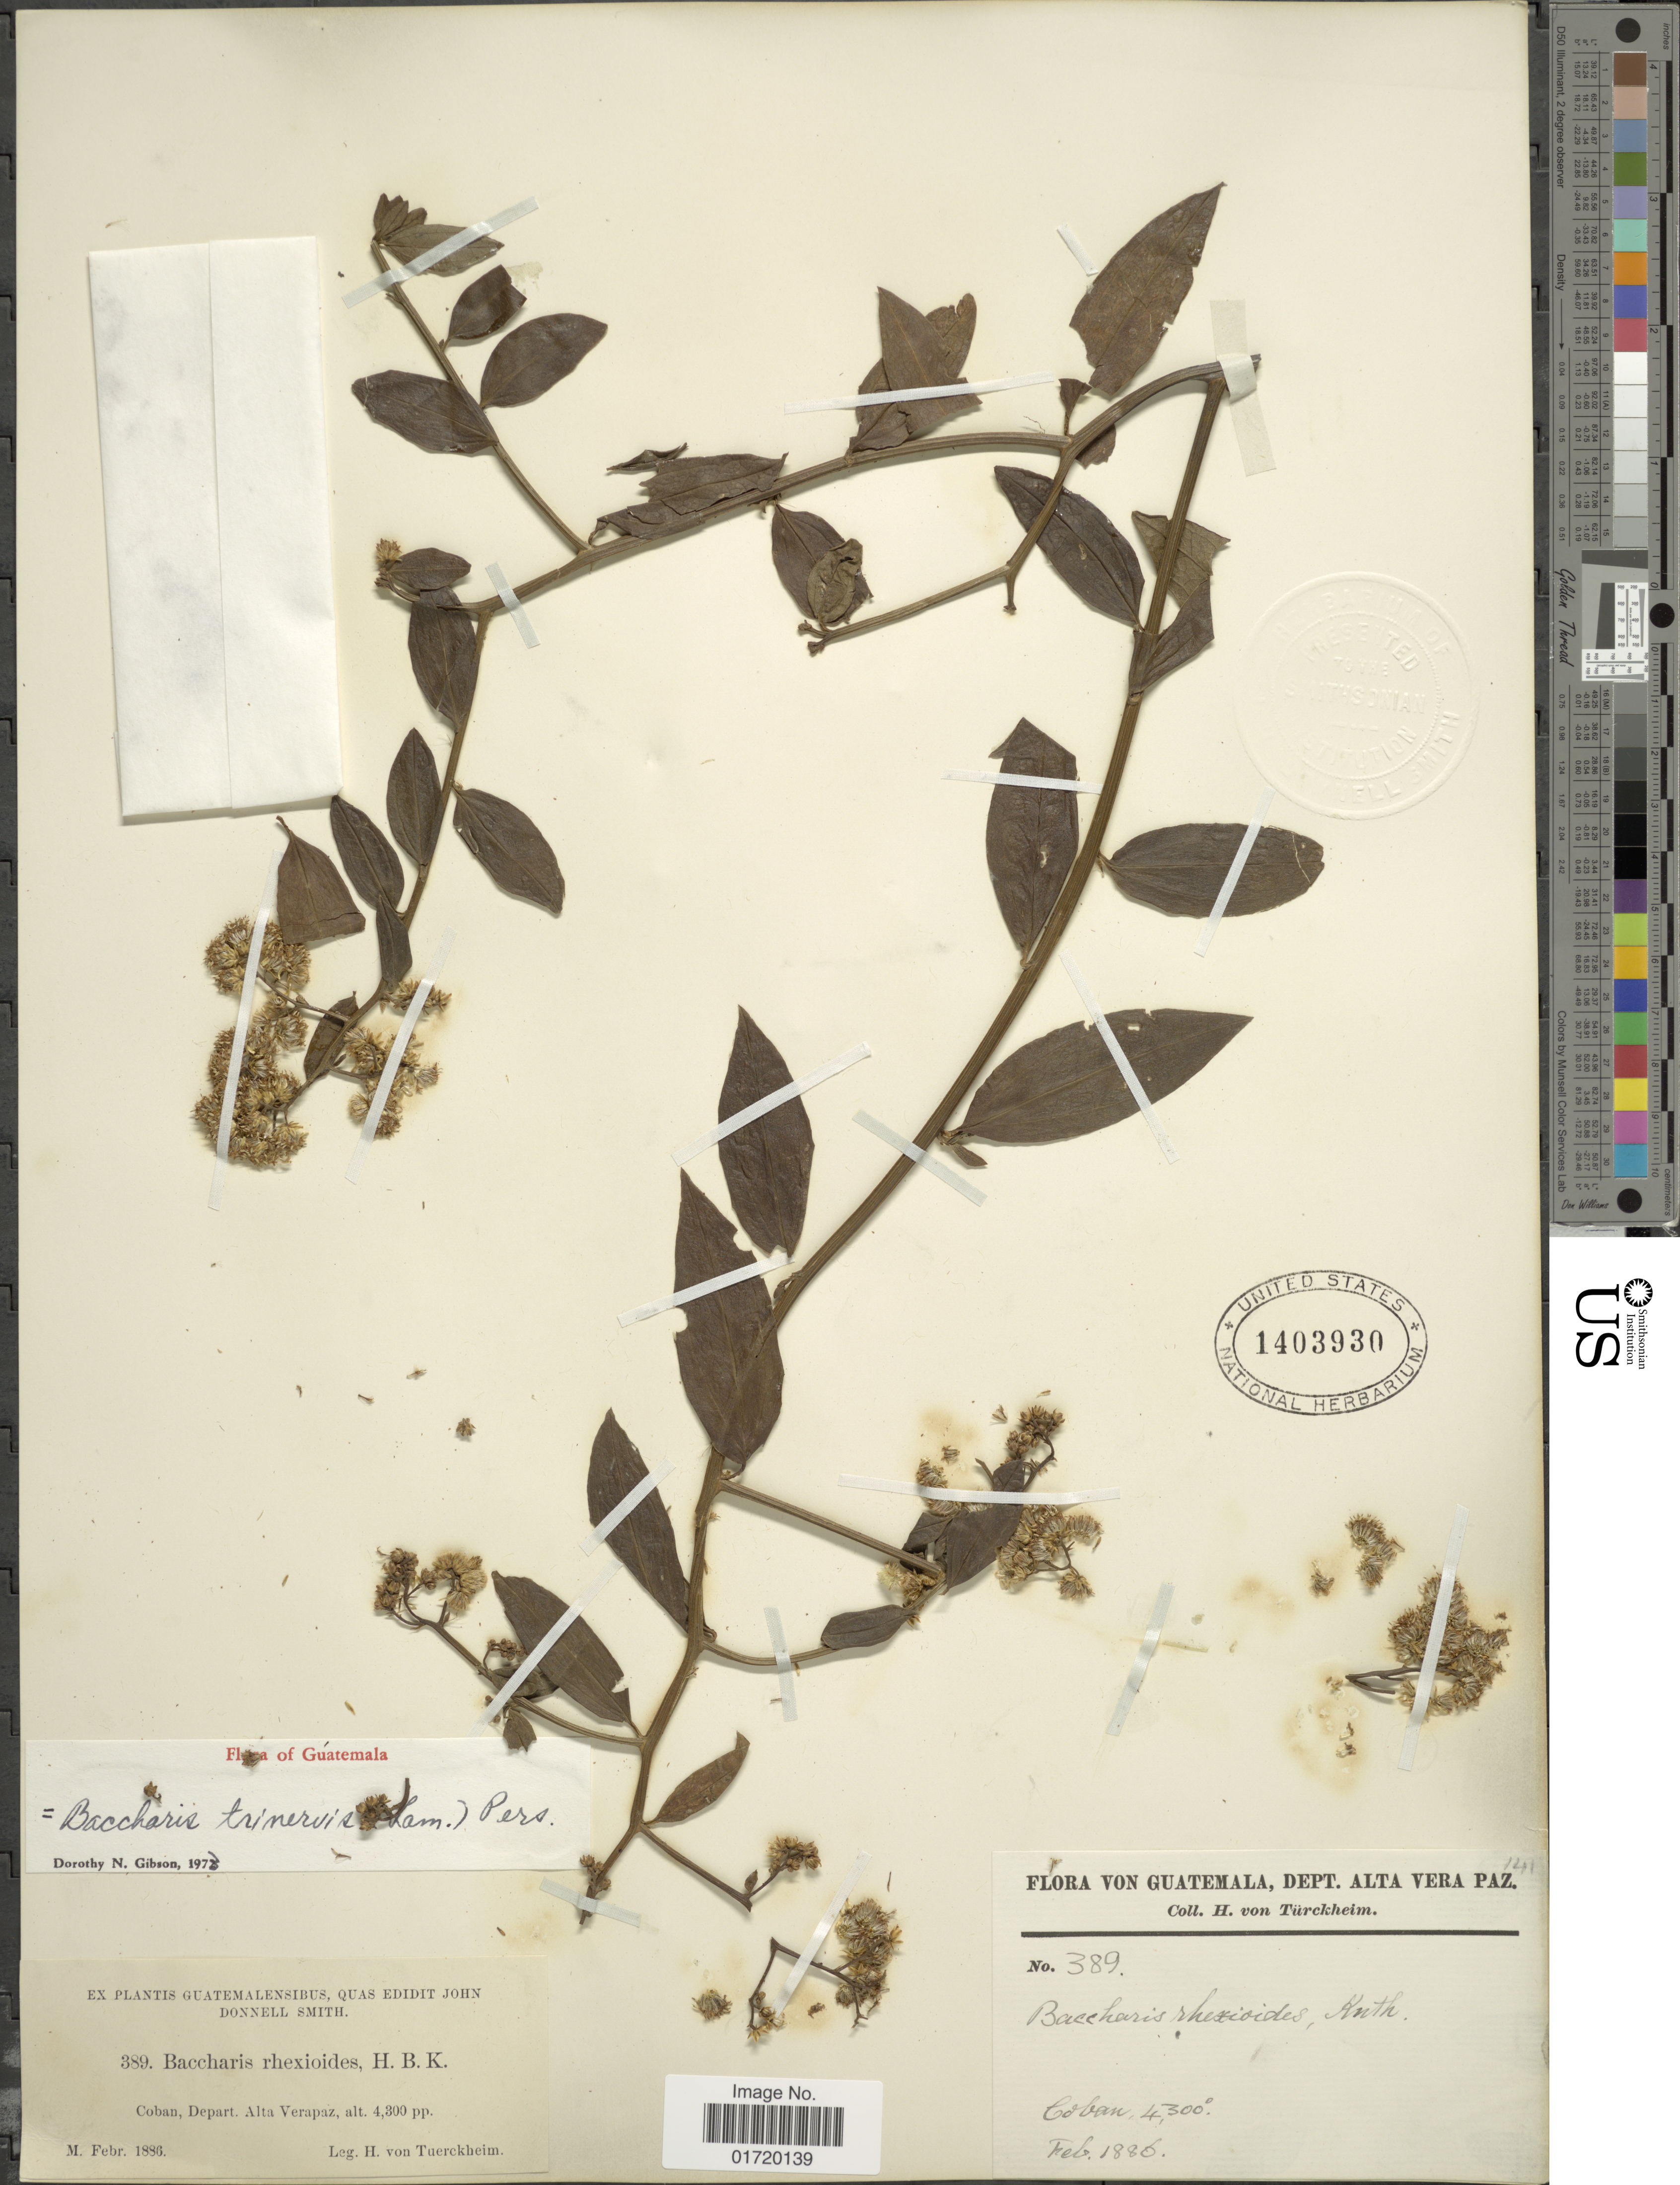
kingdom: Plantae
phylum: Tracheophyta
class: Magnoliopsida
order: Asterales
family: Asteraceae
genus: Baccharis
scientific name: Baccharis trinervis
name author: (Lam.) Pers.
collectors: H. von Türckheim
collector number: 389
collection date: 1886-02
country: Guatemala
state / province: Alta Verapaz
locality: Guatemalensibus, Coban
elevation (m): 1311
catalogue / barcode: US 1403930